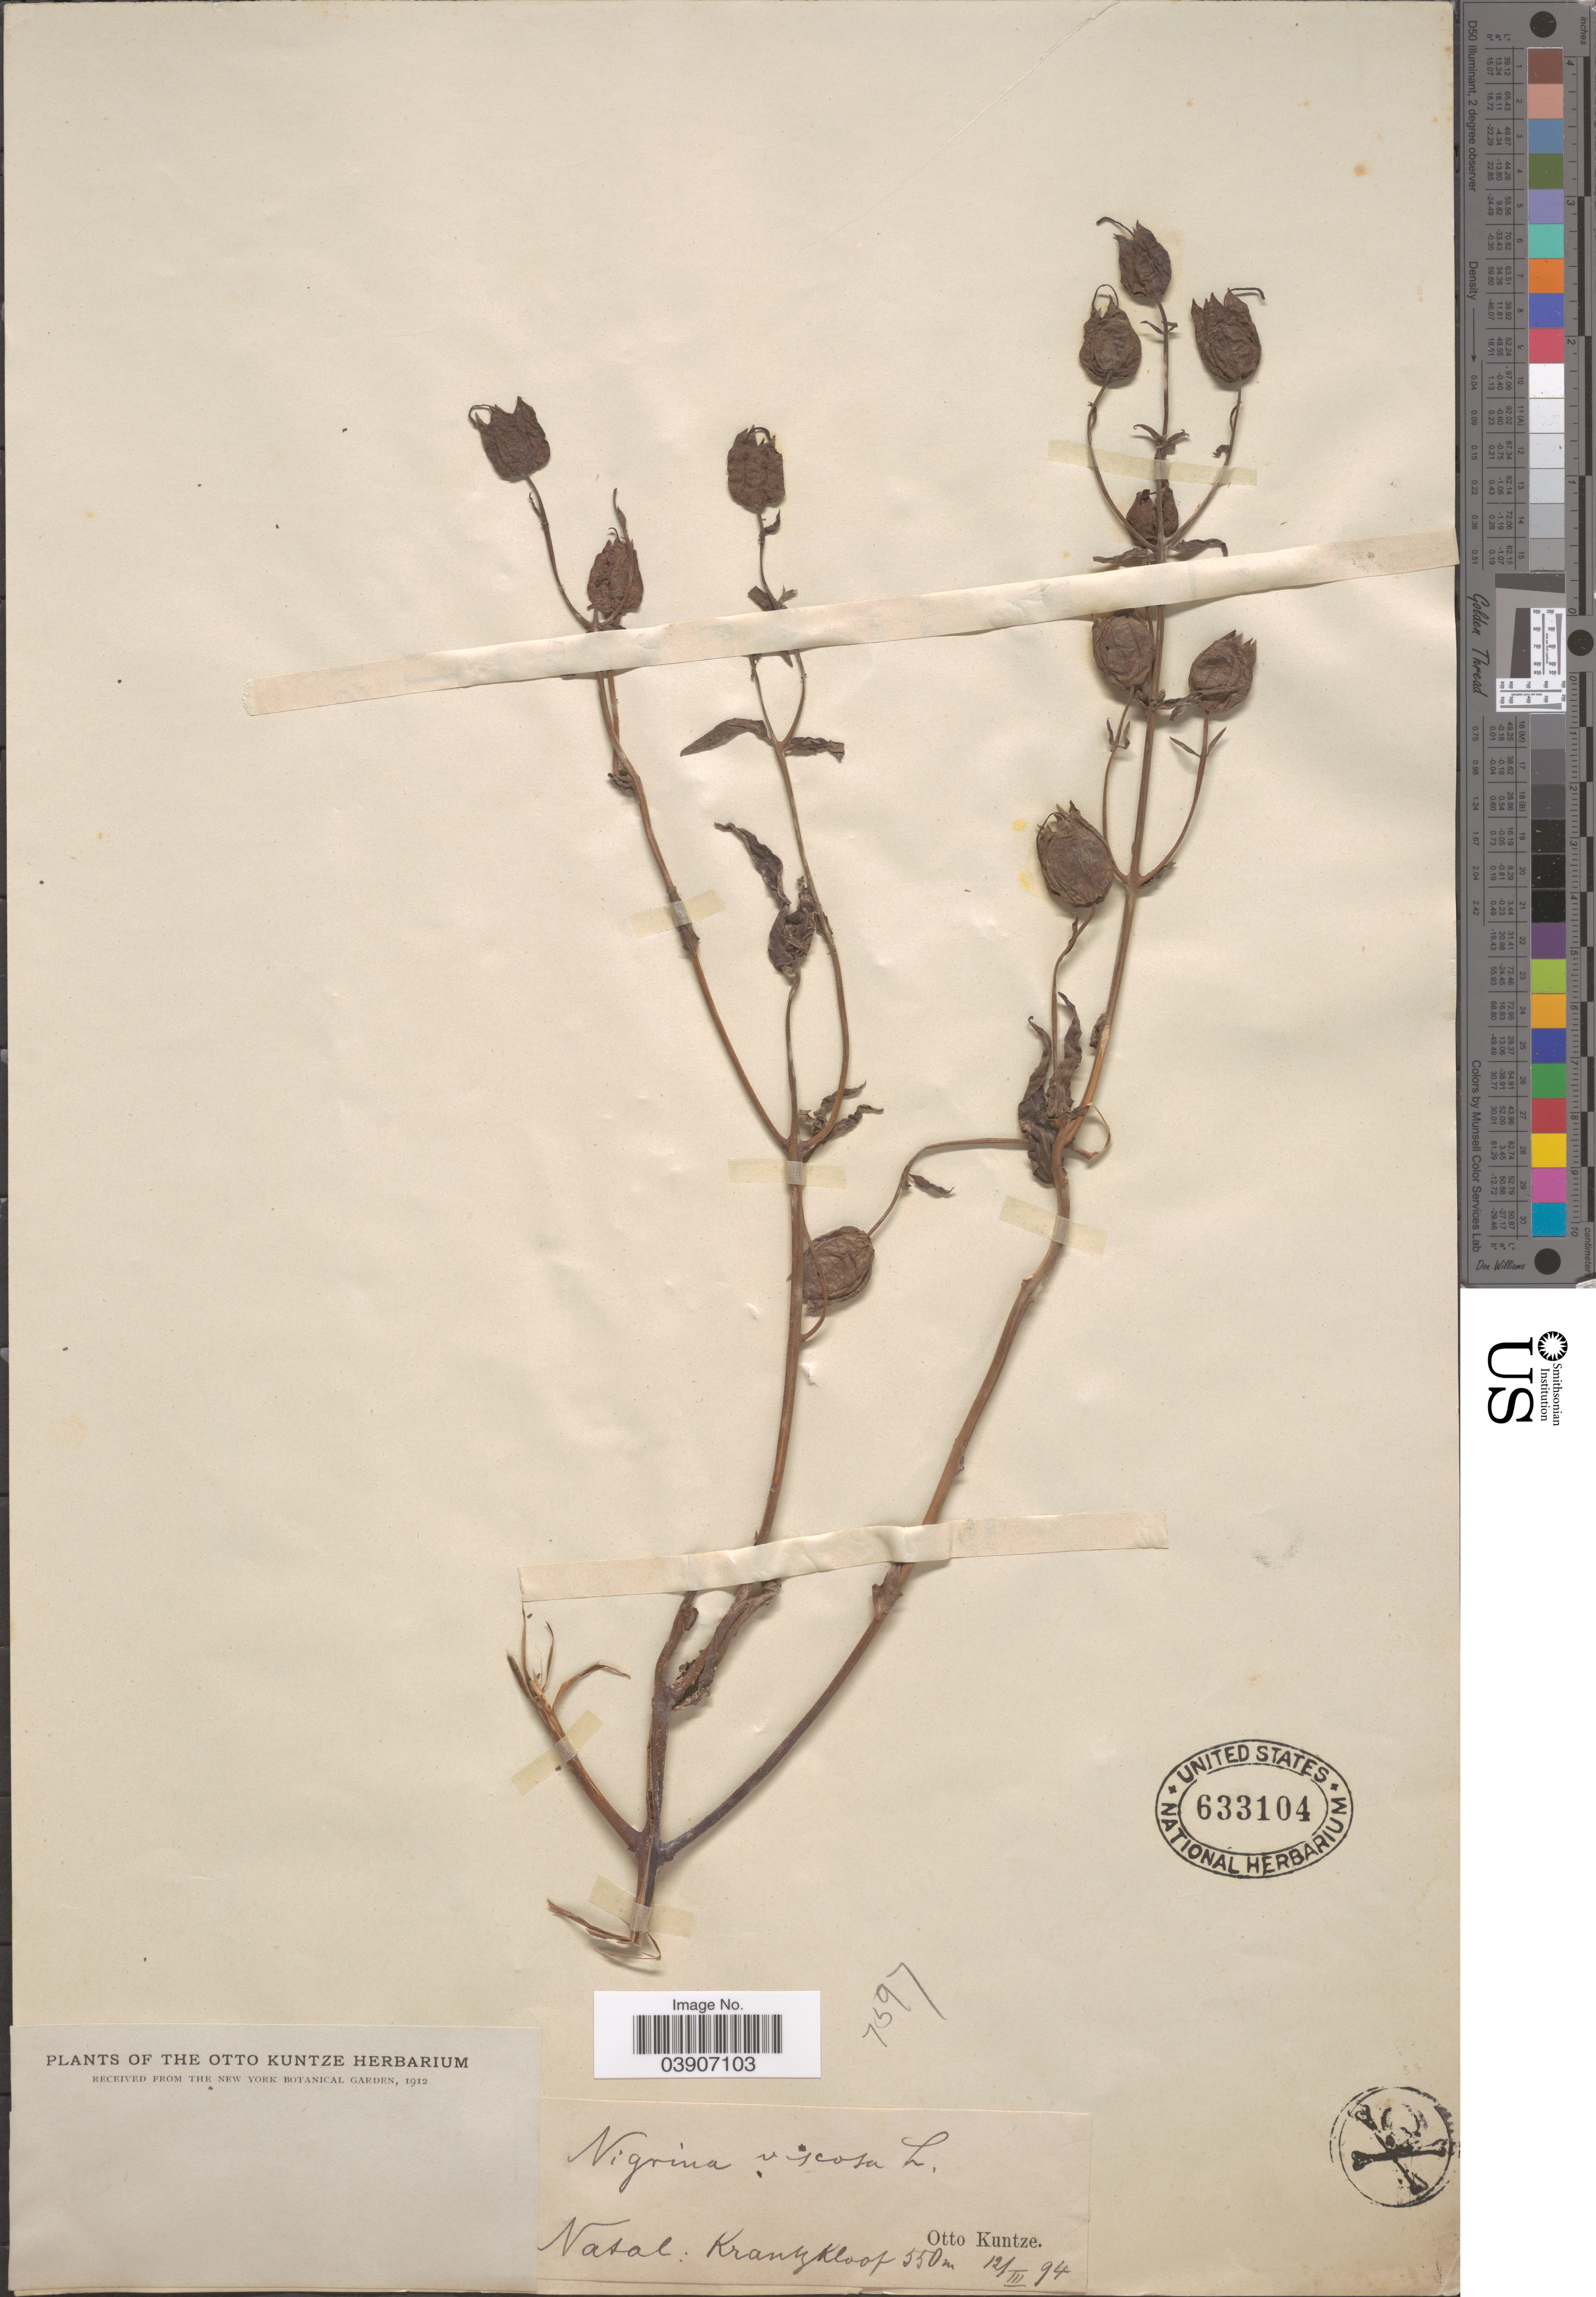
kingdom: Plantae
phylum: Tracheophyta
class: Magnoliopsida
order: Lamiales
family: Orobanchaceae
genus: Melasma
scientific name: Melasma scabrum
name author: P.J. Bergius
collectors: C.E.O. Kuntze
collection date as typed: Transcribed d/m/y: 12/3/94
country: South Africa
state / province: KwaZulu-Natal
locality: Natal: Krantzkloof.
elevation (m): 550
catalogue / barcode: US 633104